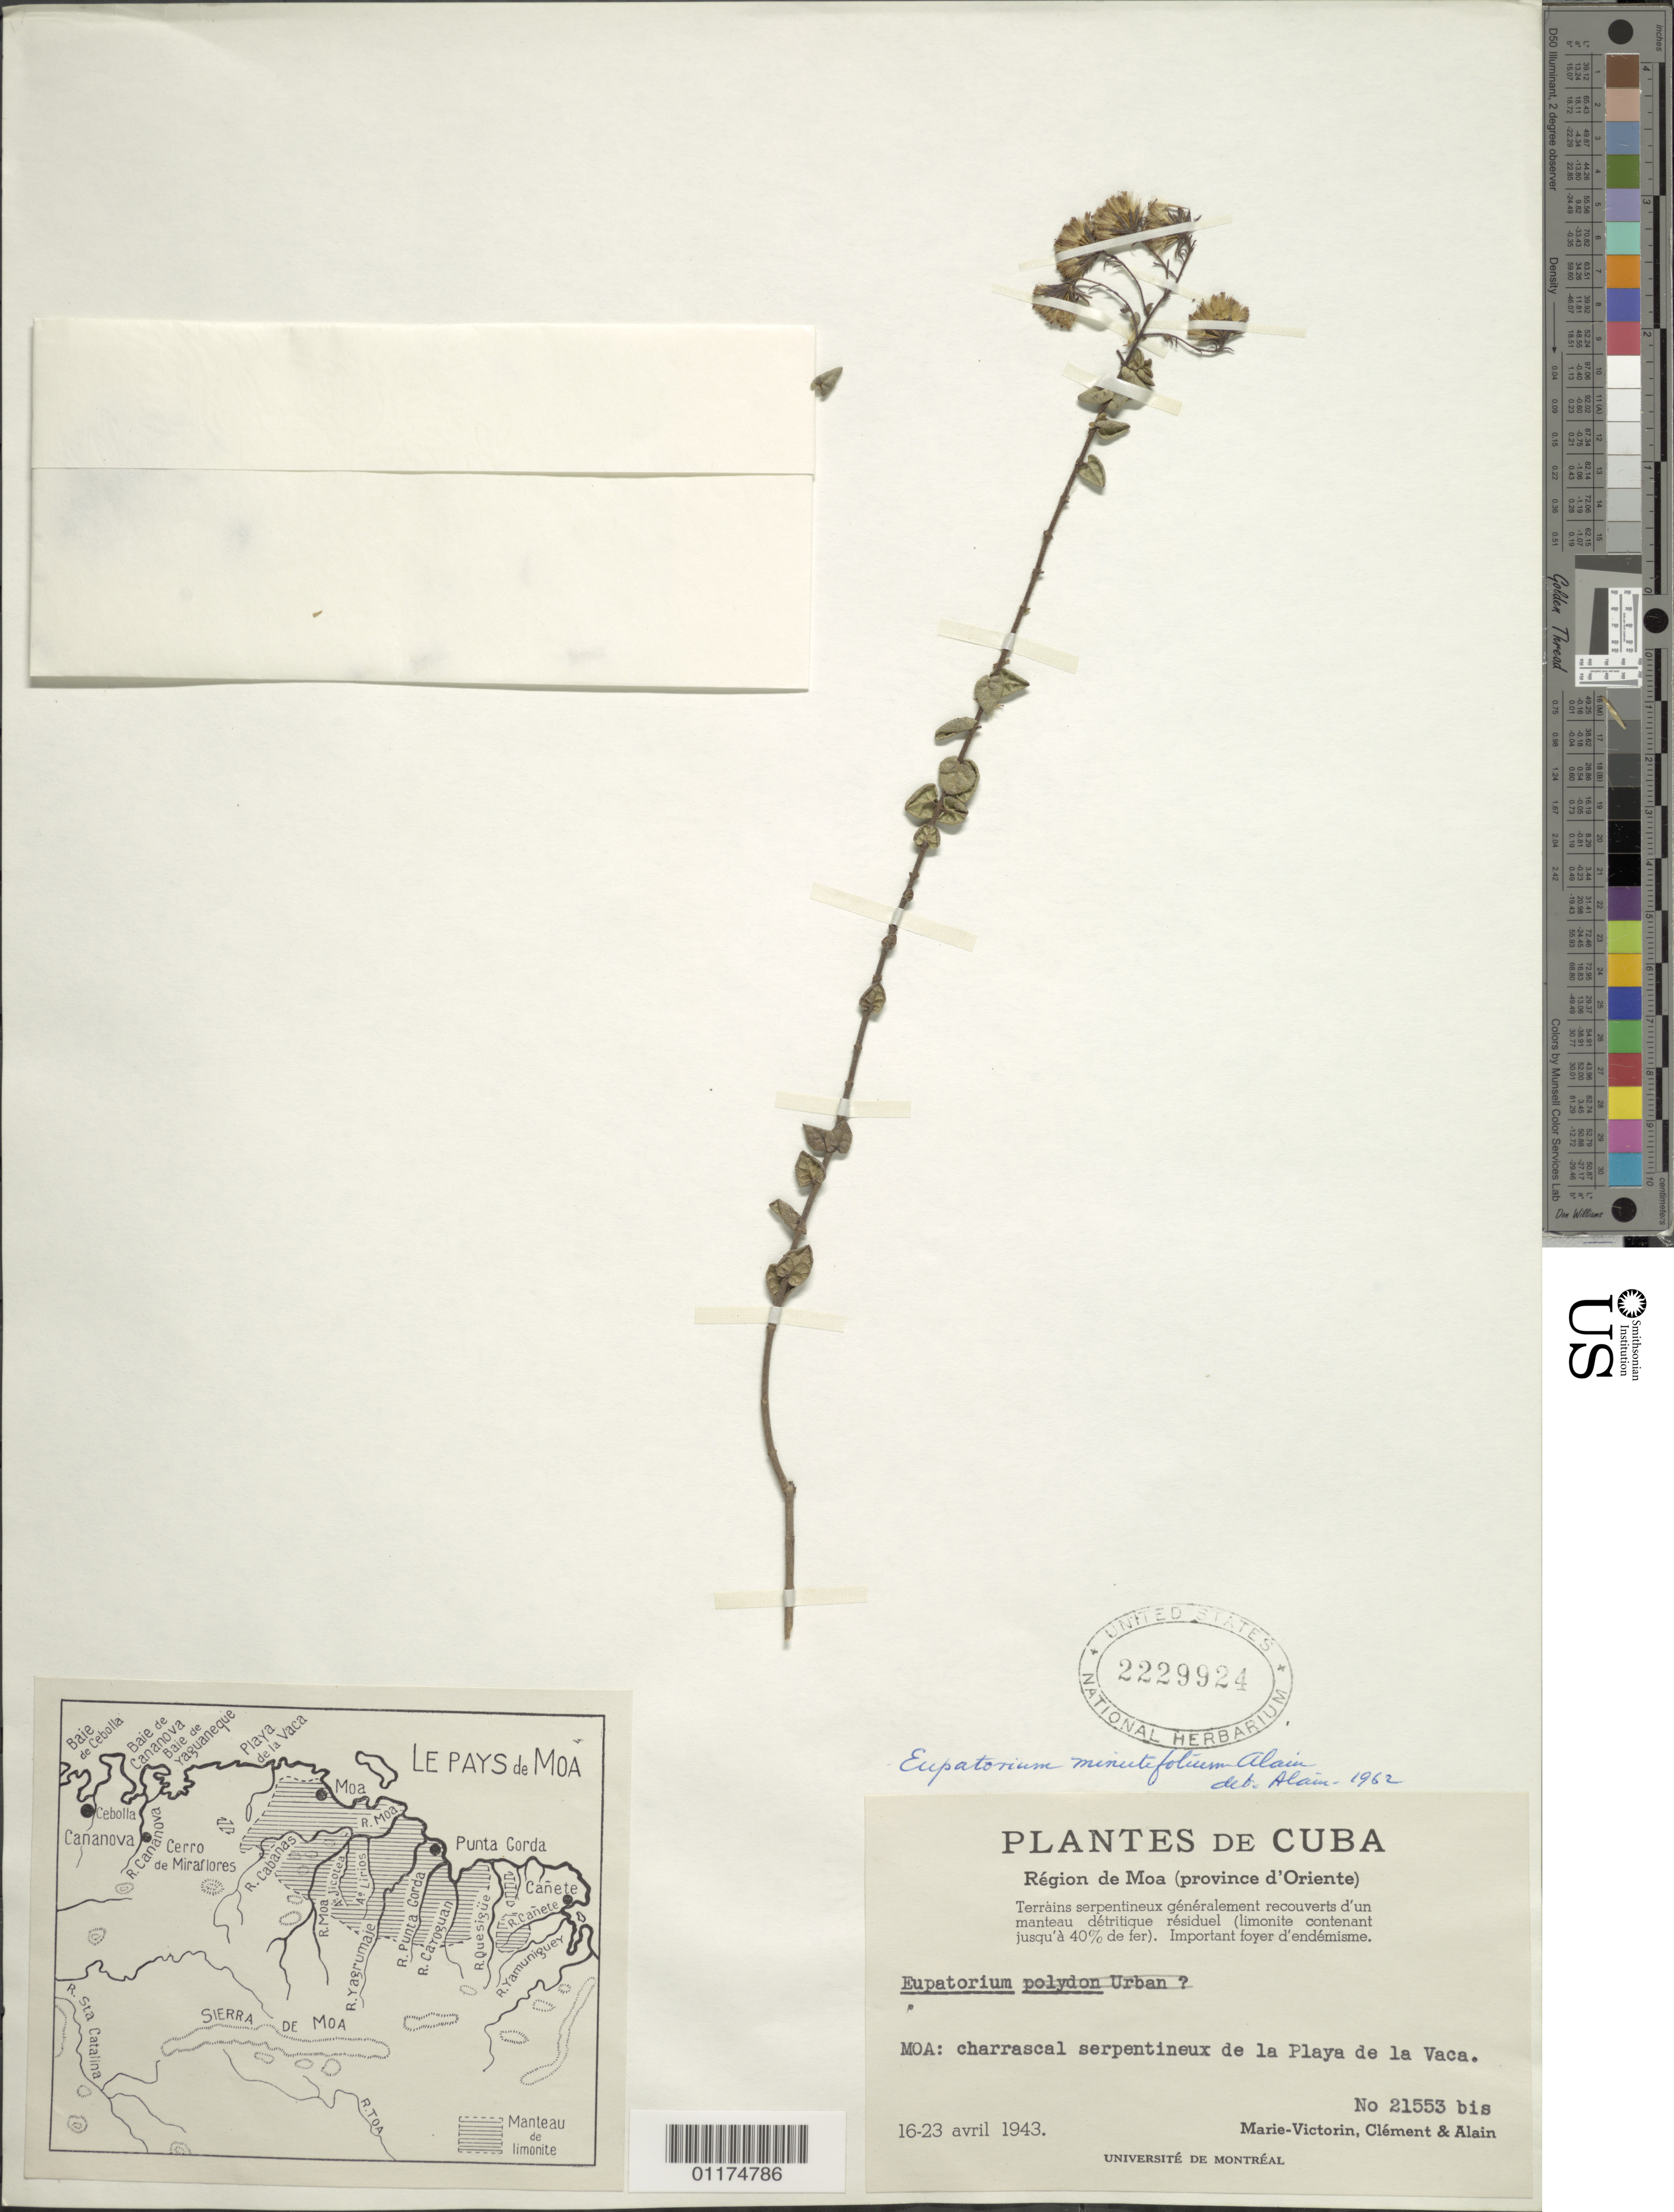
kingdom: Plantae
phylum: Tracheophyta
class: Magnoliopsida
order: Asterales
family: Asteraceae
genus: Koanophyllon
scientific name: Koanophyllon minutifolium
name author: (Alain) R.M. King & H. Rob.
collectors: Fr. Marie-Victorin, B. Clement & A. H. Liogier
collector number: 21553 bis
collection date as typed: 16 Apr 1943 to 23 Apr 1943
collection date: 1943-04-16/1943-04-23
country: Cuba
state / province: Oriente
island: Cuba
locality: Region de Moa: charrascal serpentineux de la Playa de la Vaca.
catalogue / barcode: US 2229924